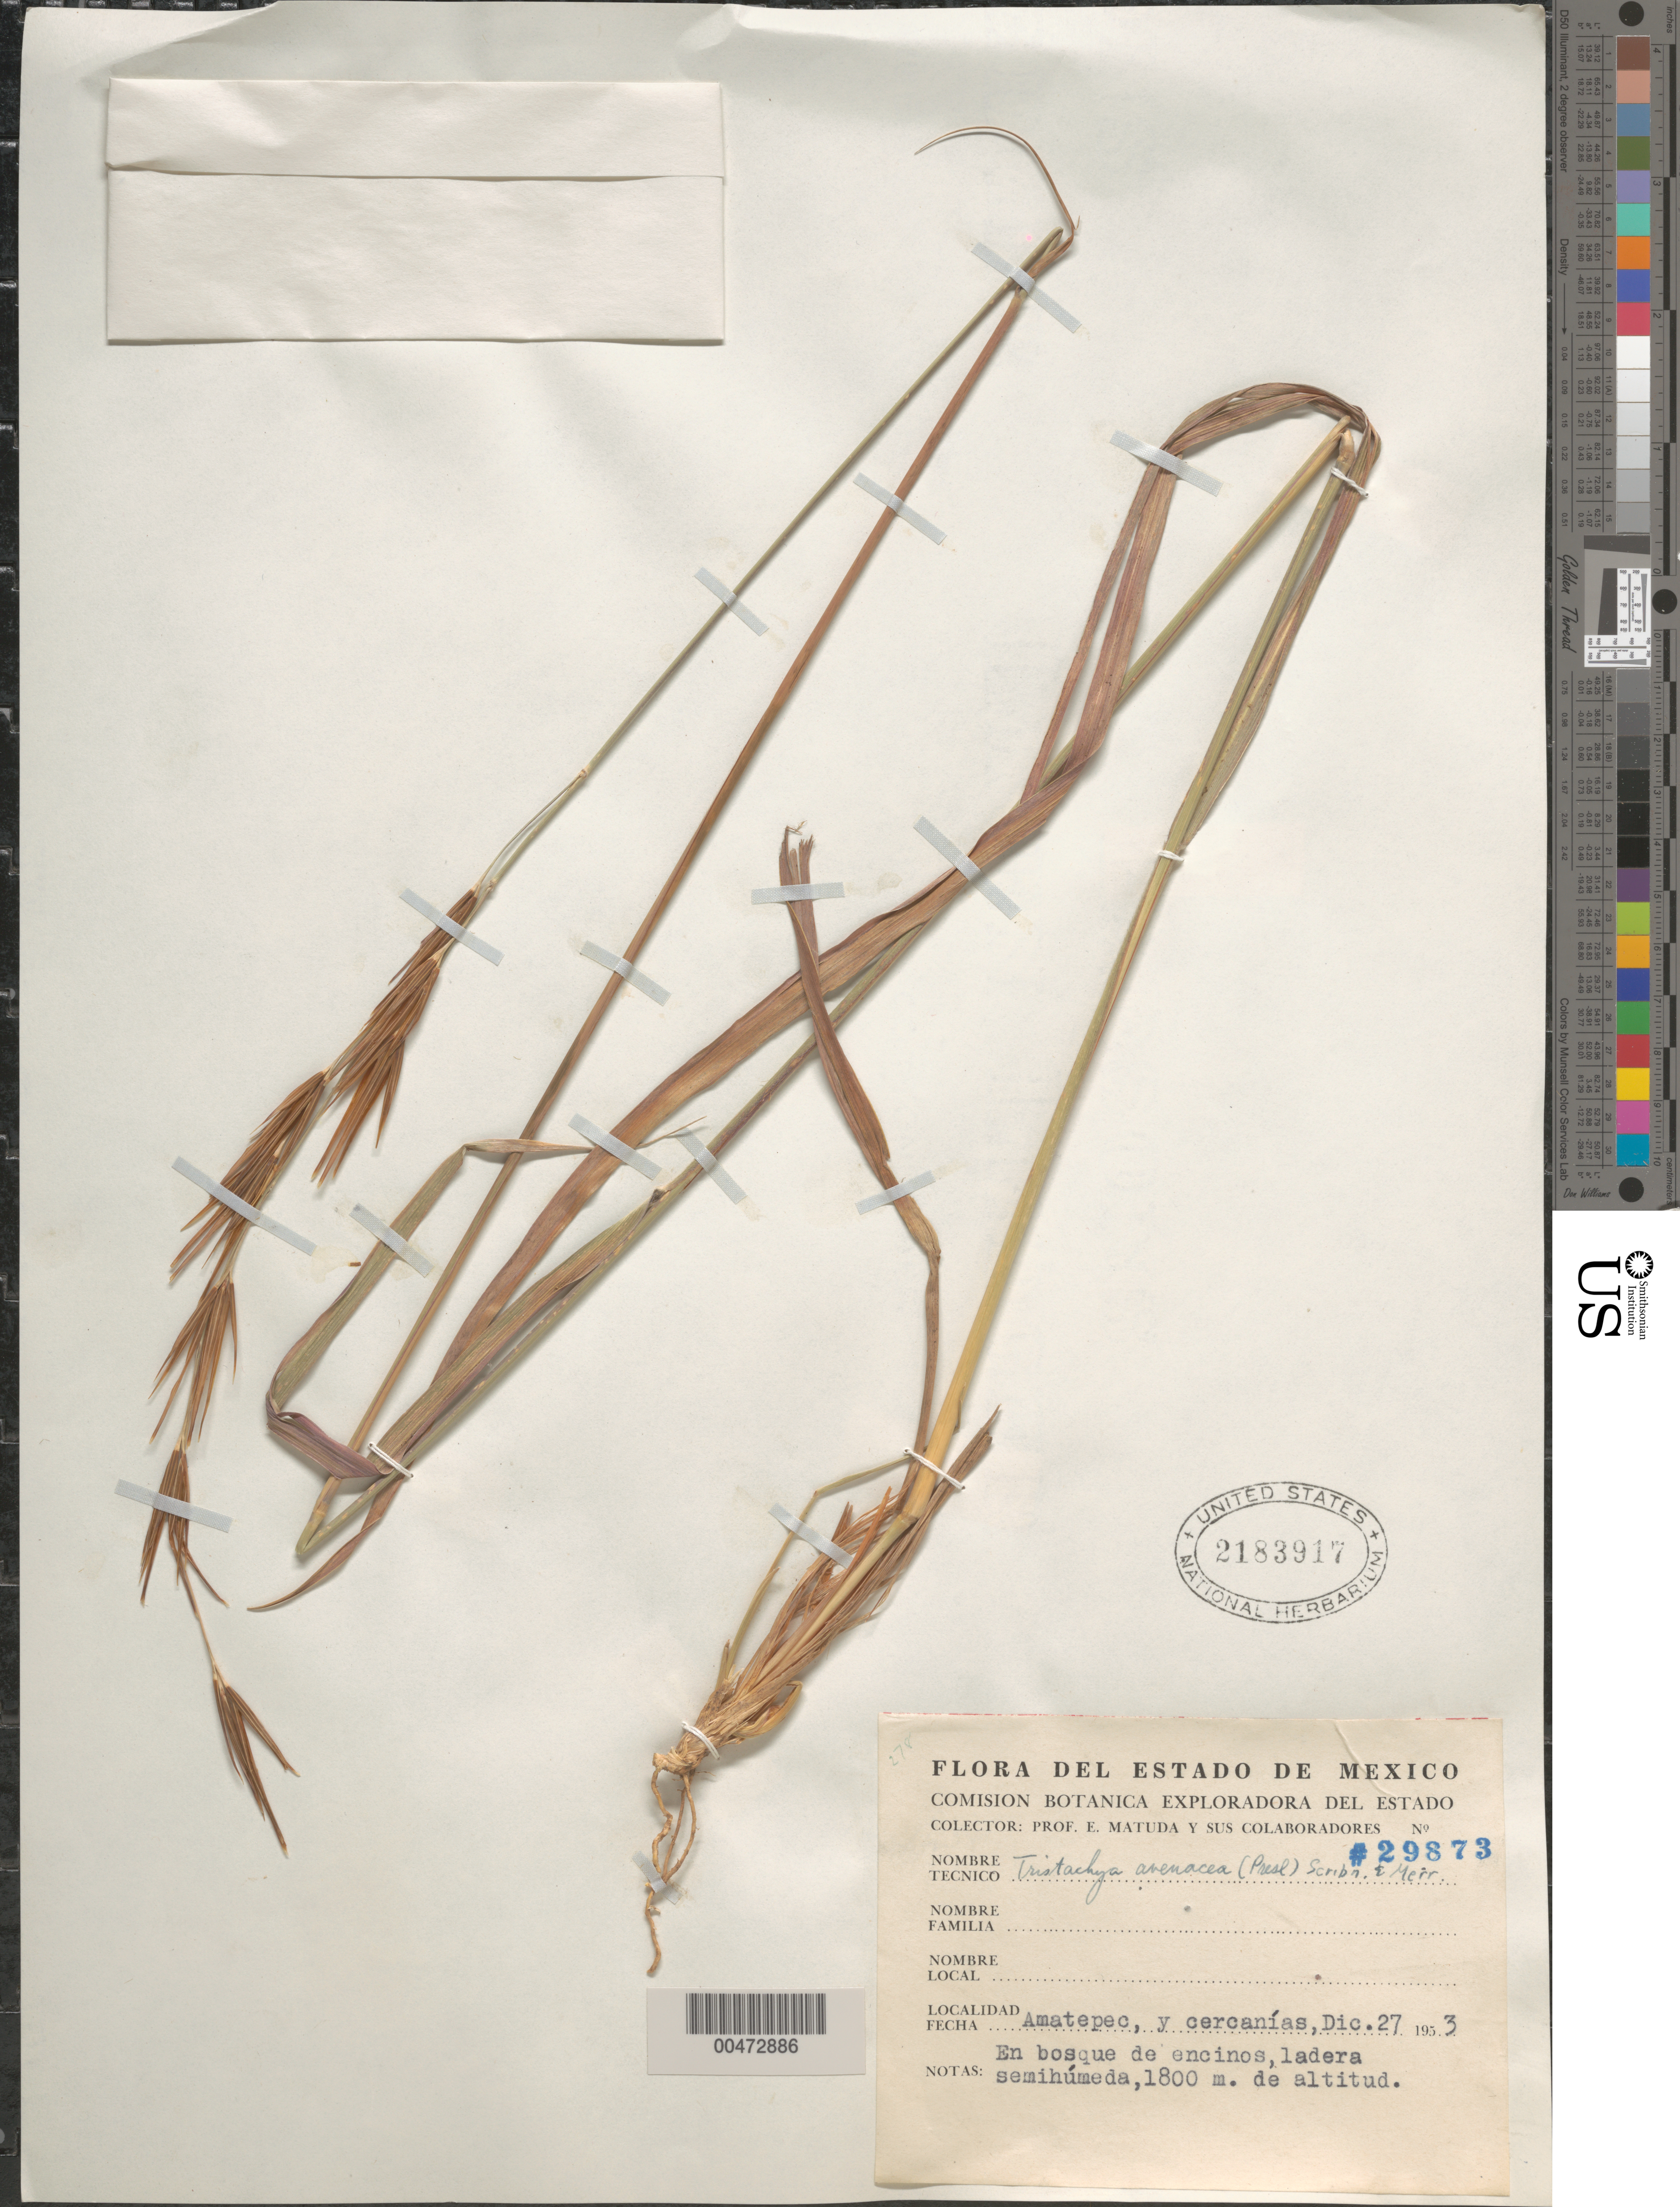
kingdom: Plantae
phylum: Tracheophyta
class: Liliopsida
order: Poales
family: Poaceae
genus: Tristachya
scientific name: Tristachya avenacea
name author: Scribn. & Merr.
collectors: E. Matuda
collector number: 29873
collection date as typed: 27 Dec 1953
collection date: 1953-12-27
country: Mexico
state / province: México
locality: Amatepec & vicinity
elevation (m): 1800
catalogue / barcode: US 2183917